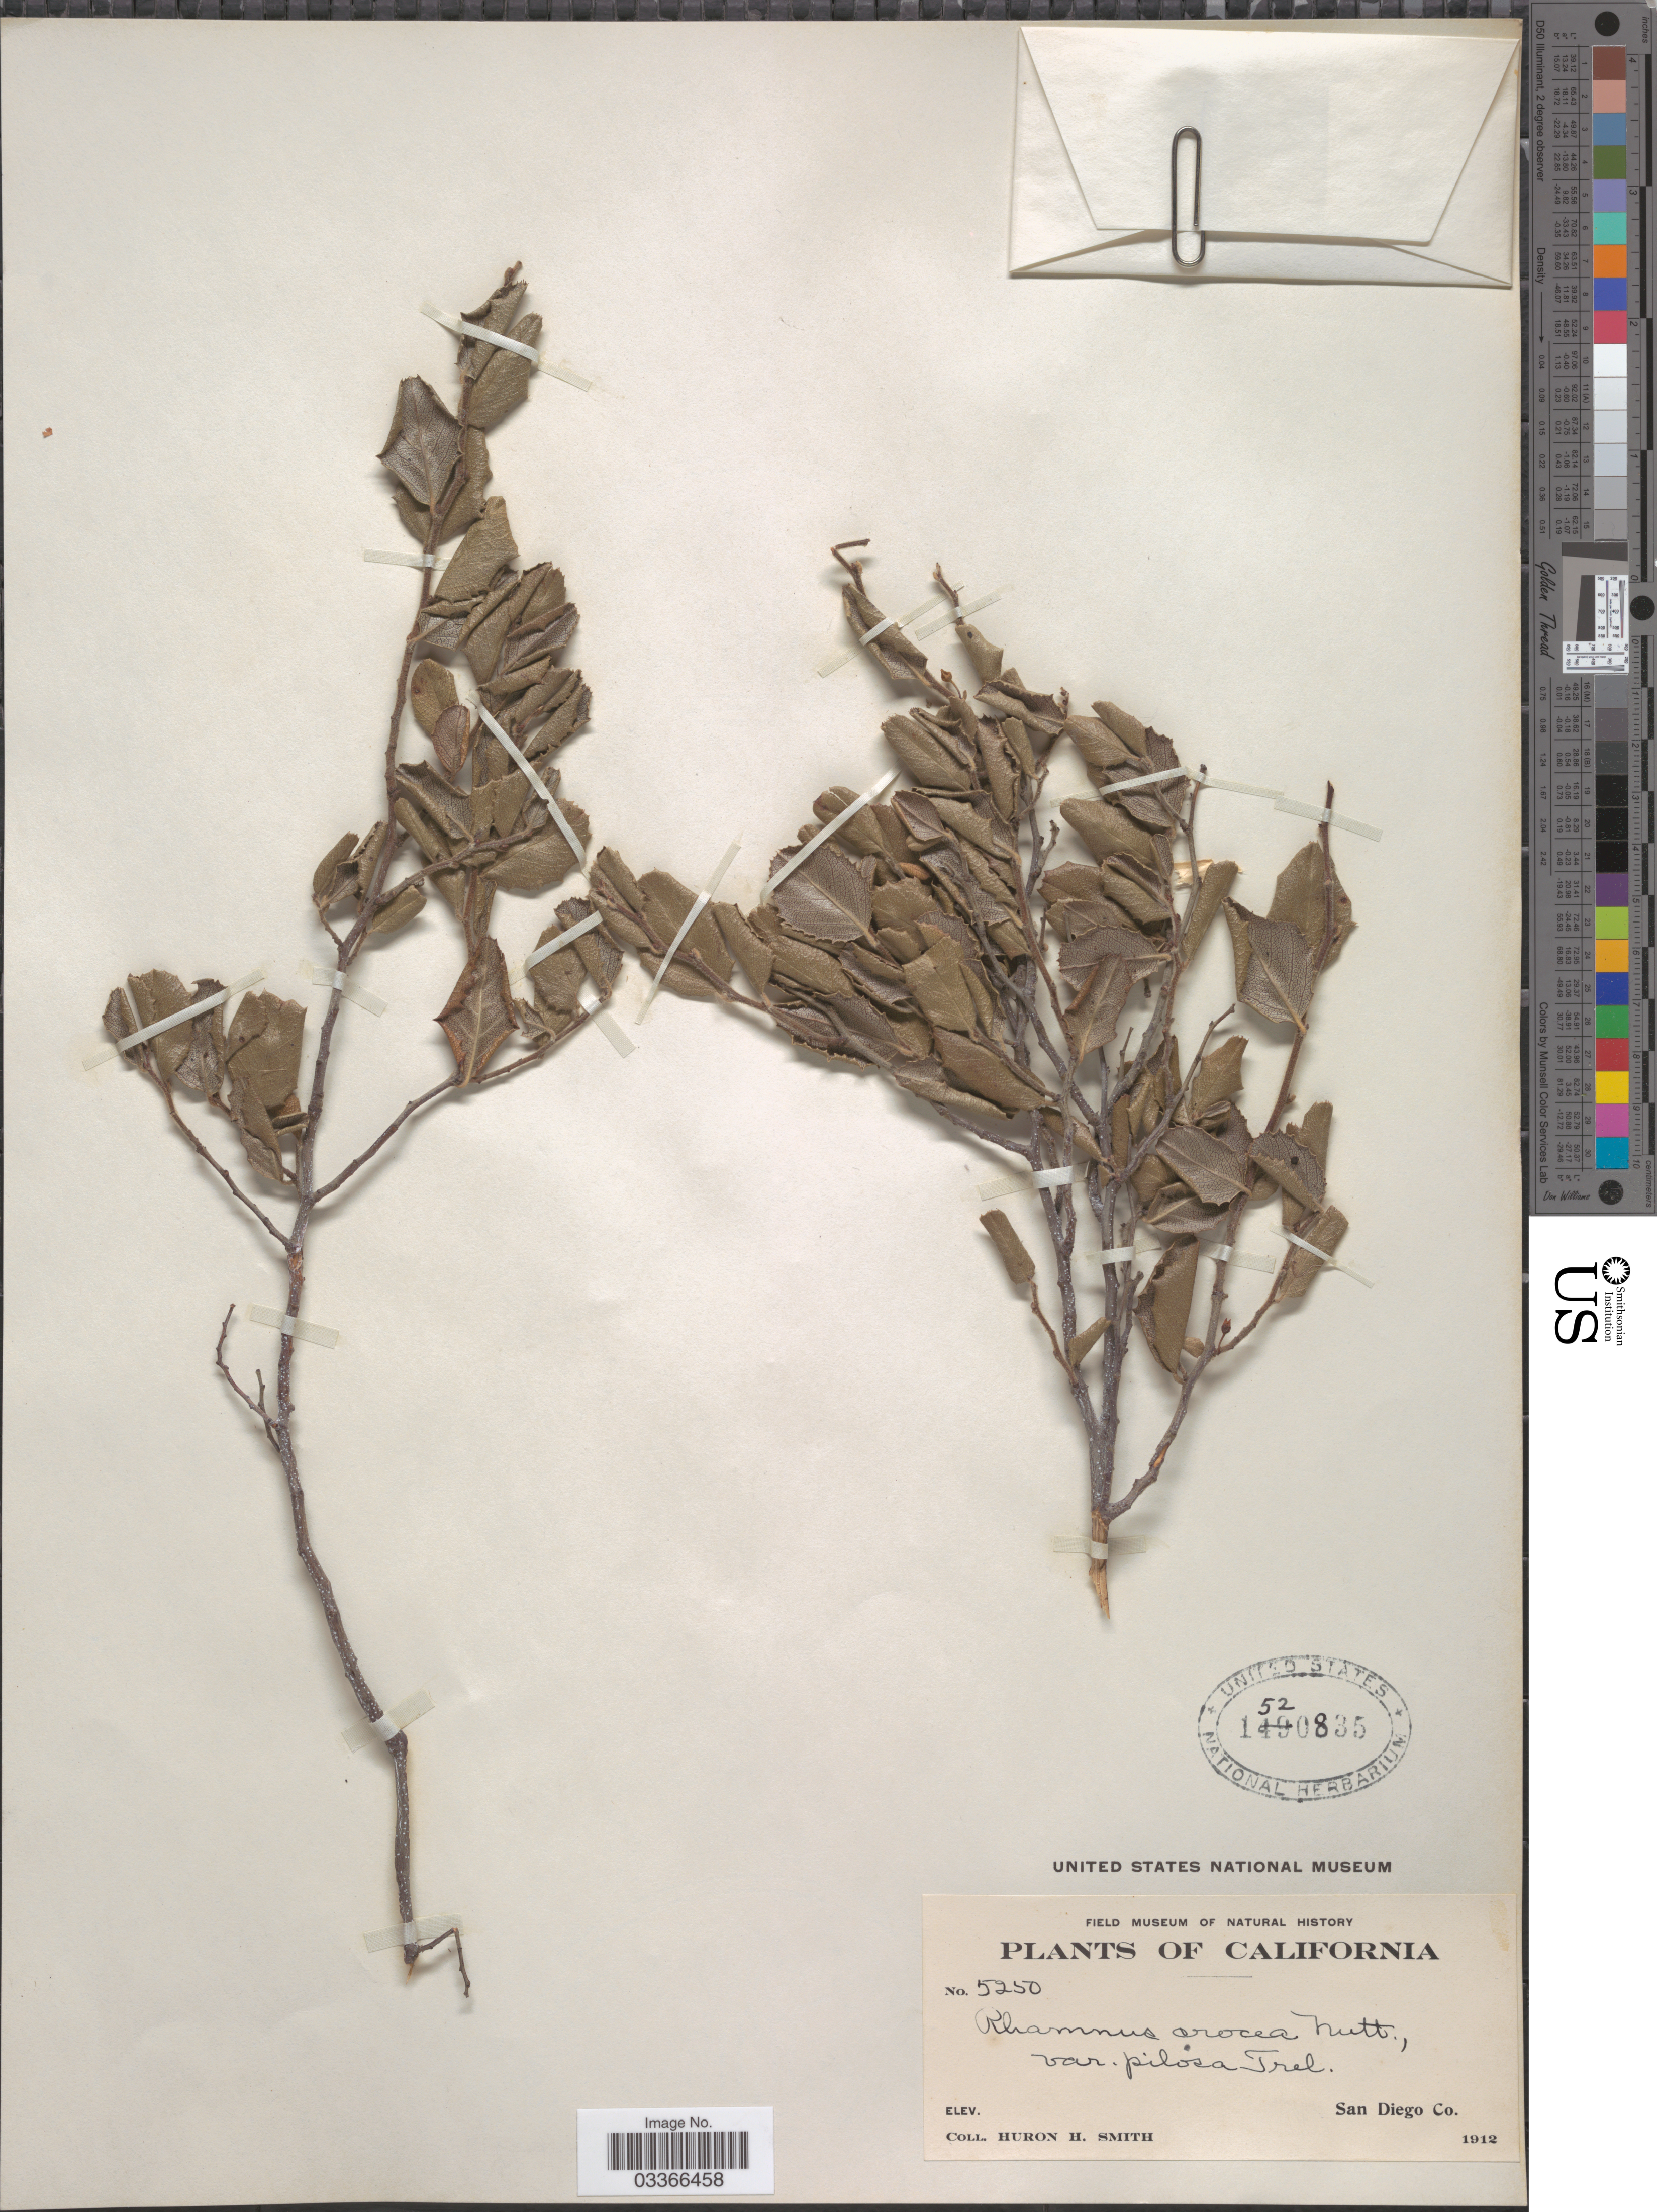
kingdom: Plantae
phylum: Tracheophyta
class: Magnoliopsida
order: Rosales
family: Rhamnaceae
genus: Rhamnus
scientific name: Rhamnus crocea var. pilosa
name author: Trel. ex Curran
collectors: Huron H. Smith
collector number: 5250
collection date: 1912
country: United States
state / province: California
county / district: San Diego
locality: San Diego Co.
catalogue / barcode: US 1520835